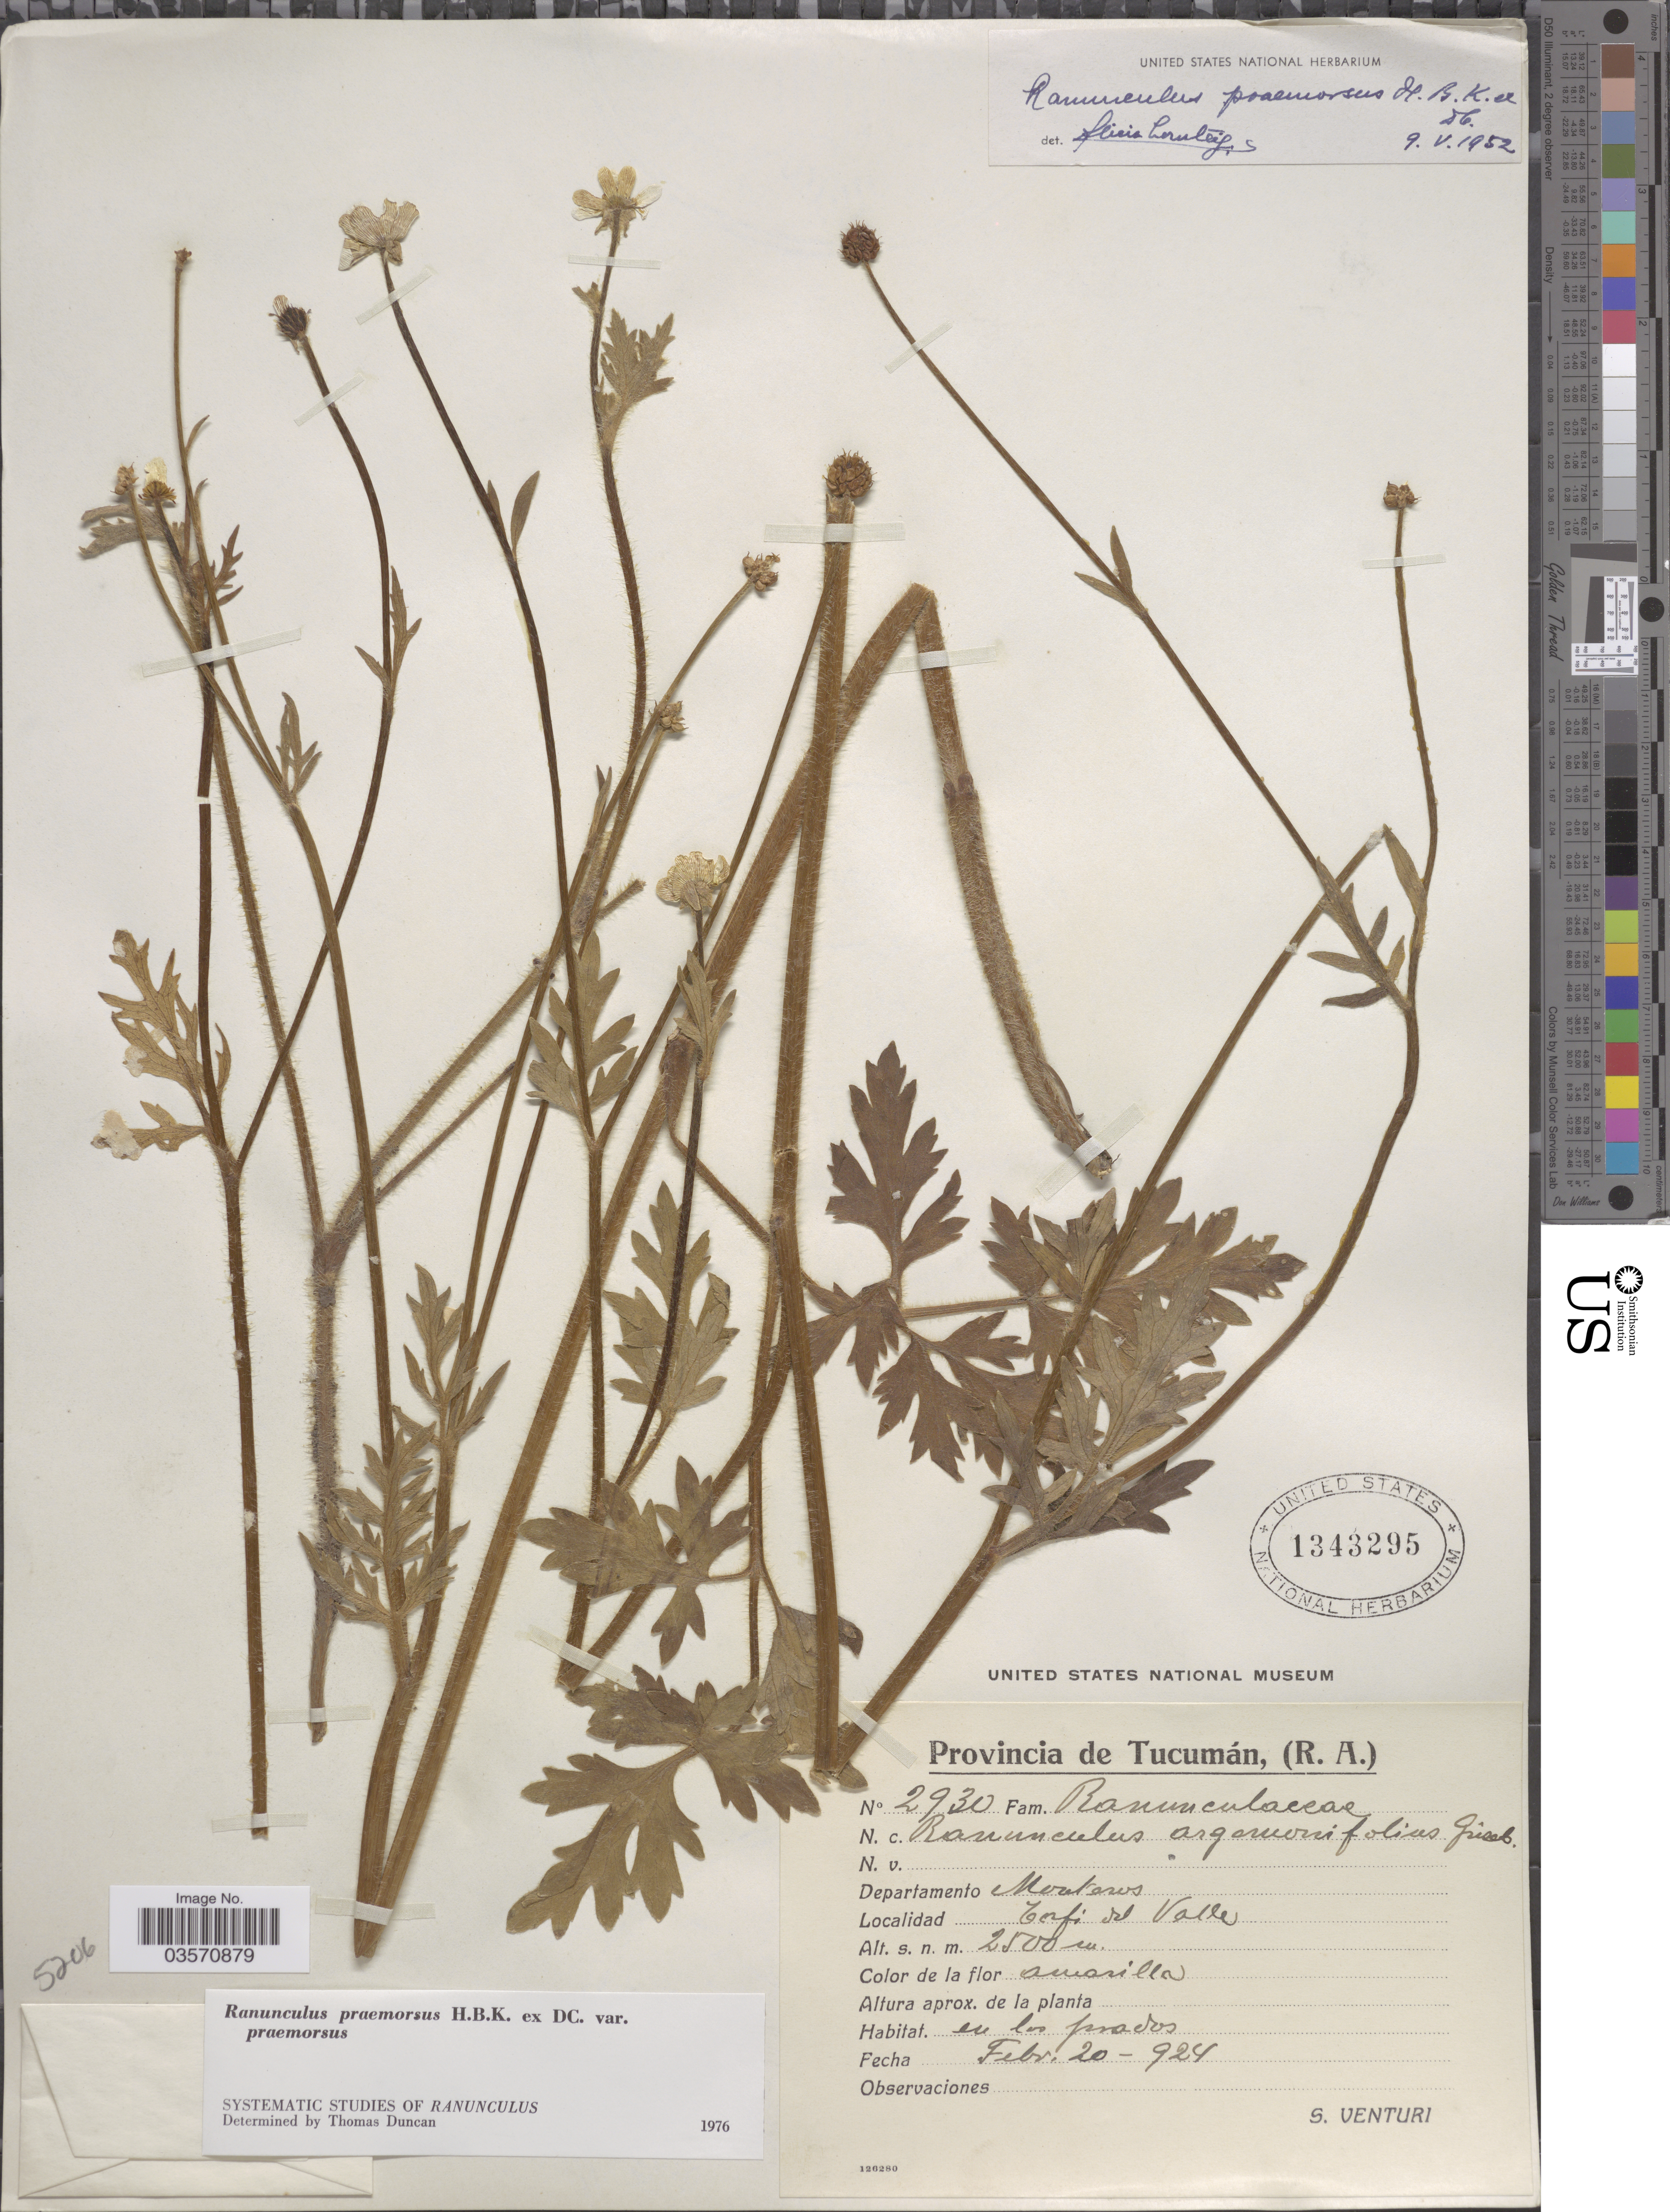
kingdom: Plantae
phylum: Tracheophyta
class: Magnoliopsida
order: Ranunculales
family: Ranunculaceae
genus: Ranunculus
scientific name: Ranunculus praemorsus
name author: Kunth ex DC.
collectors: S. Venturi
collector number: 2930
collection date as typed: Transcribed d/m/y: 20/2/924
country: Argentina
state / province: Tucuman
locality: Departamento Monteros. Tafi del Valle.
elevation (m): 2500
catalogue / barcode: US 1343295